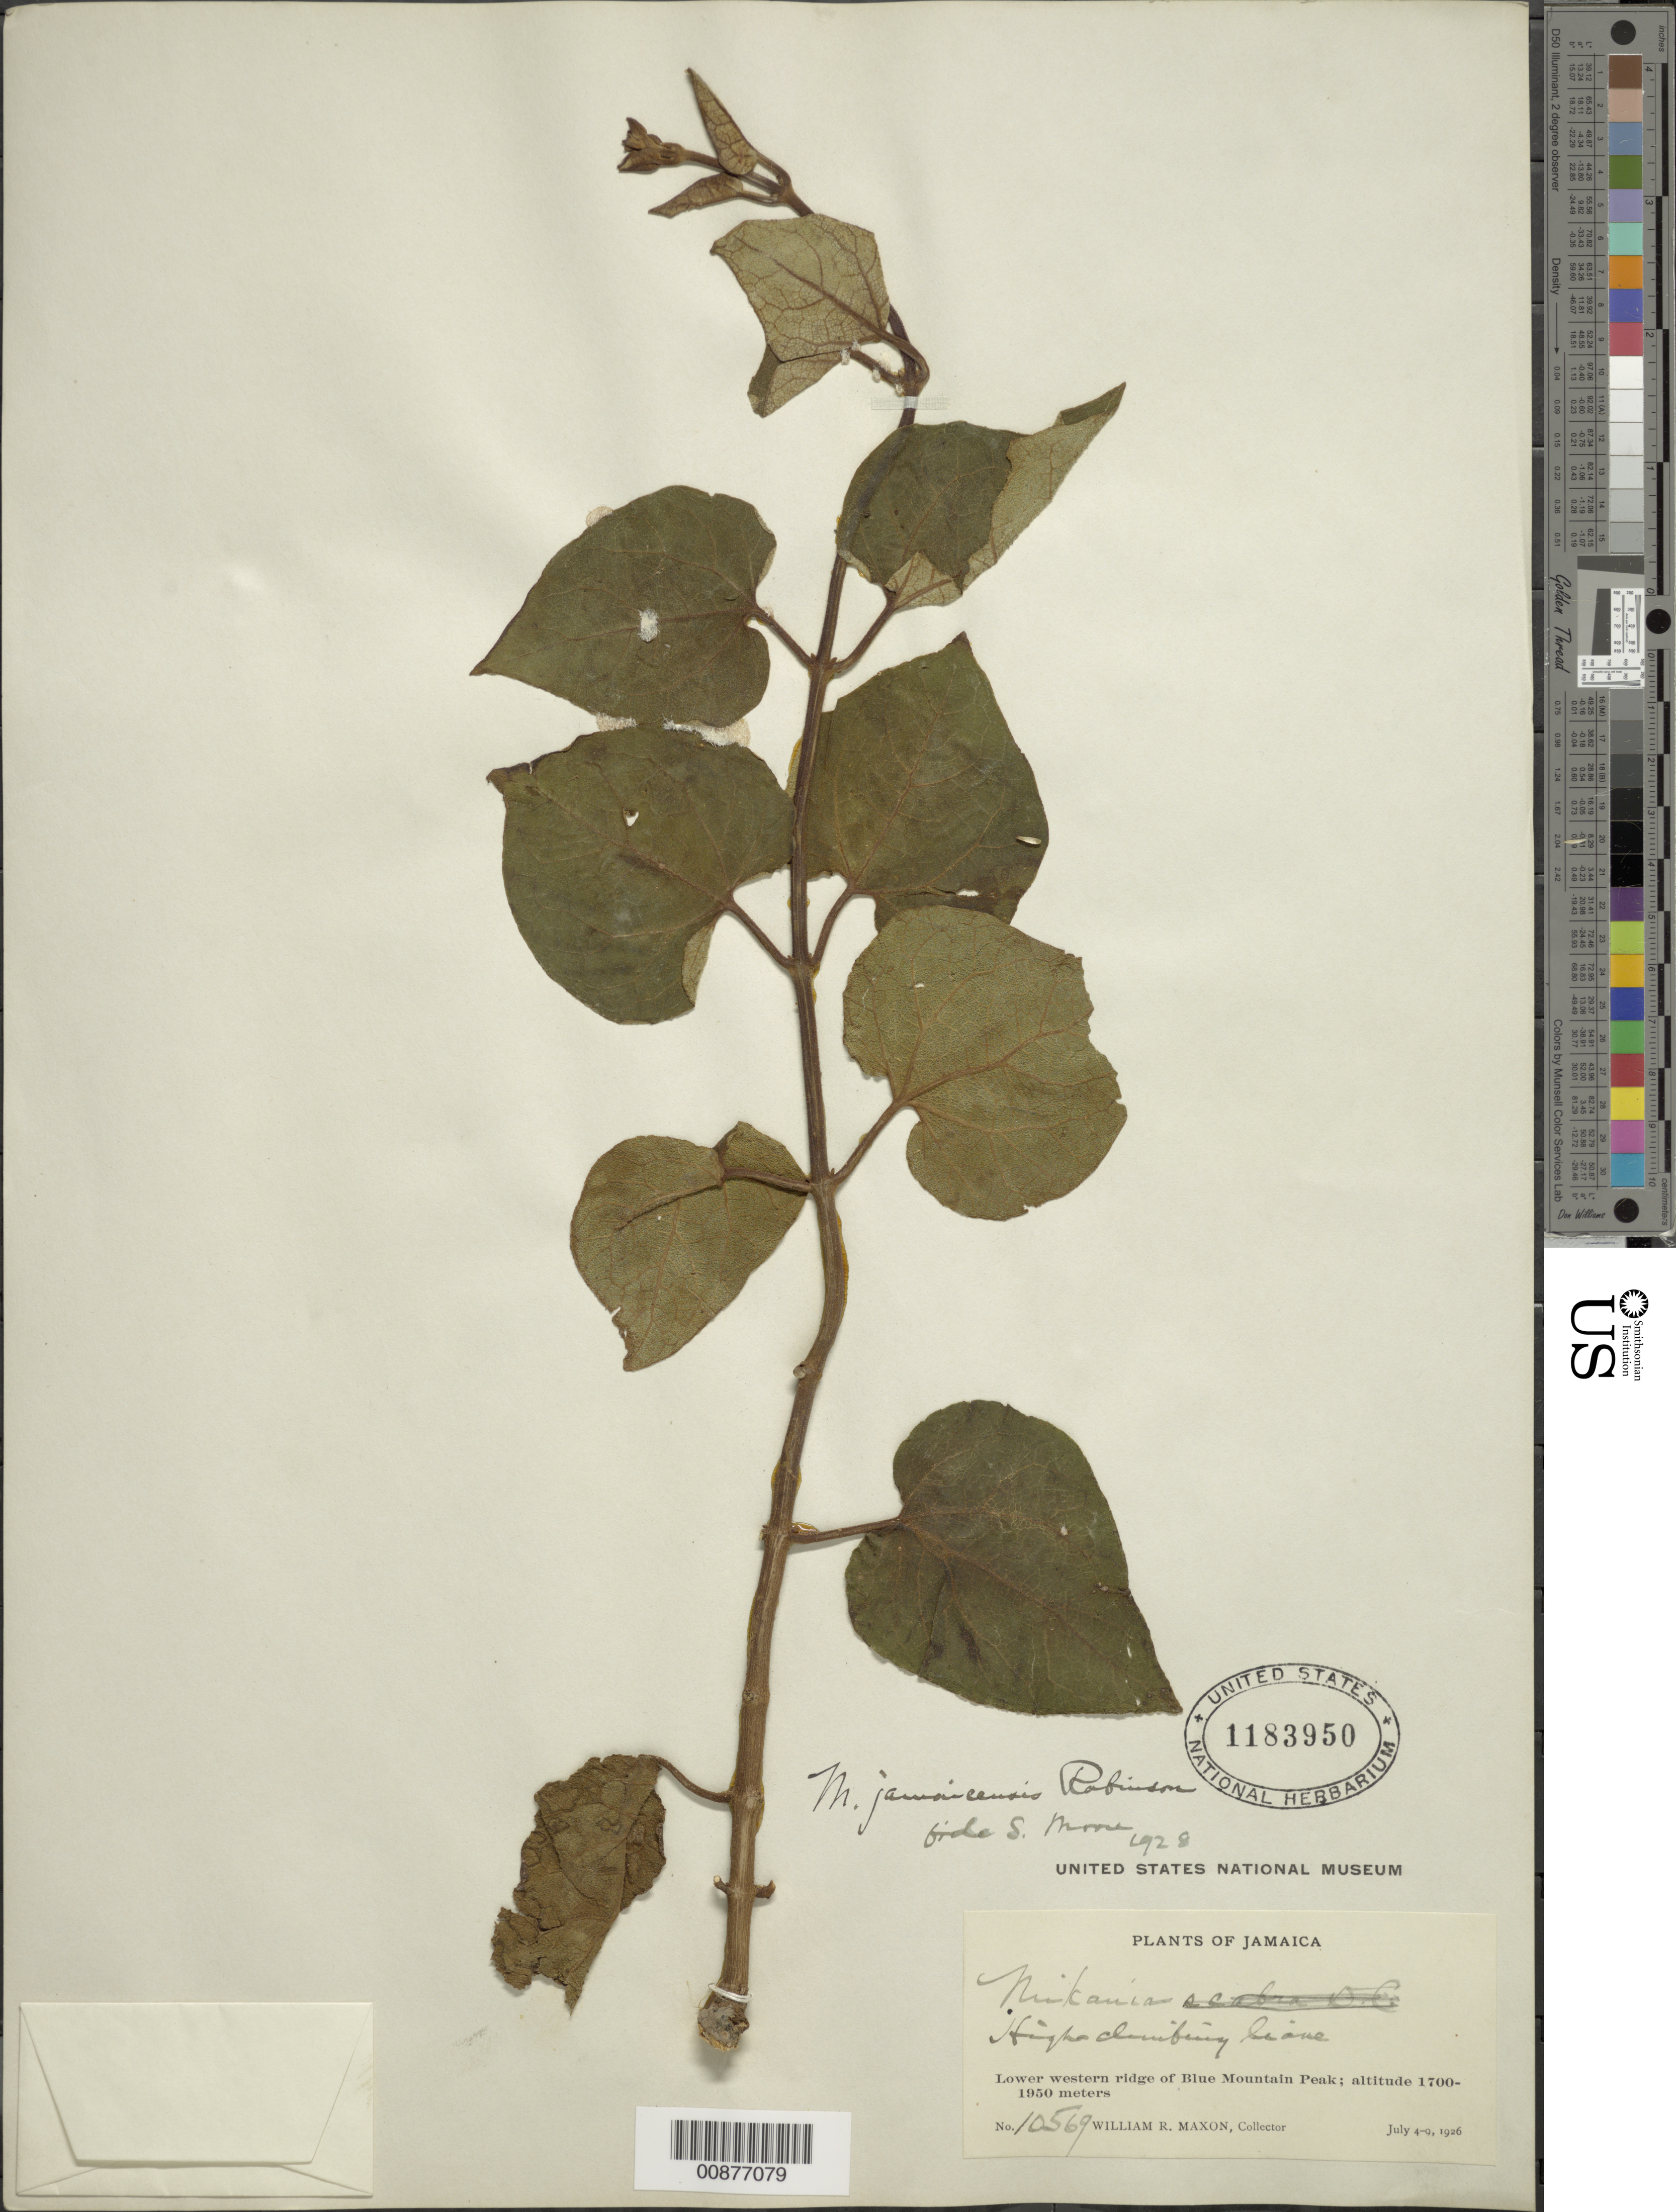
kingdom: Plantae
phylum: Tracheophyta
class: Magnoliopsida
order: Asterales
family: Asteraceae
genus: Mikania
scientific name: Mikania jamaicensis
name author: B.L. Rob.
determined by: Robinson, B. L.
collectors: W. R. Maxon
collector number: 10569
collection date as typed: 04 Jul 1926 to 09 Jul 1926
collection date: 1926-07-04/1926-07-09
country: Jamaica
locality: Lower western ridge of Blue Mountain Peak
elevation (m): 1700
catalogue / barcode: US 1183950